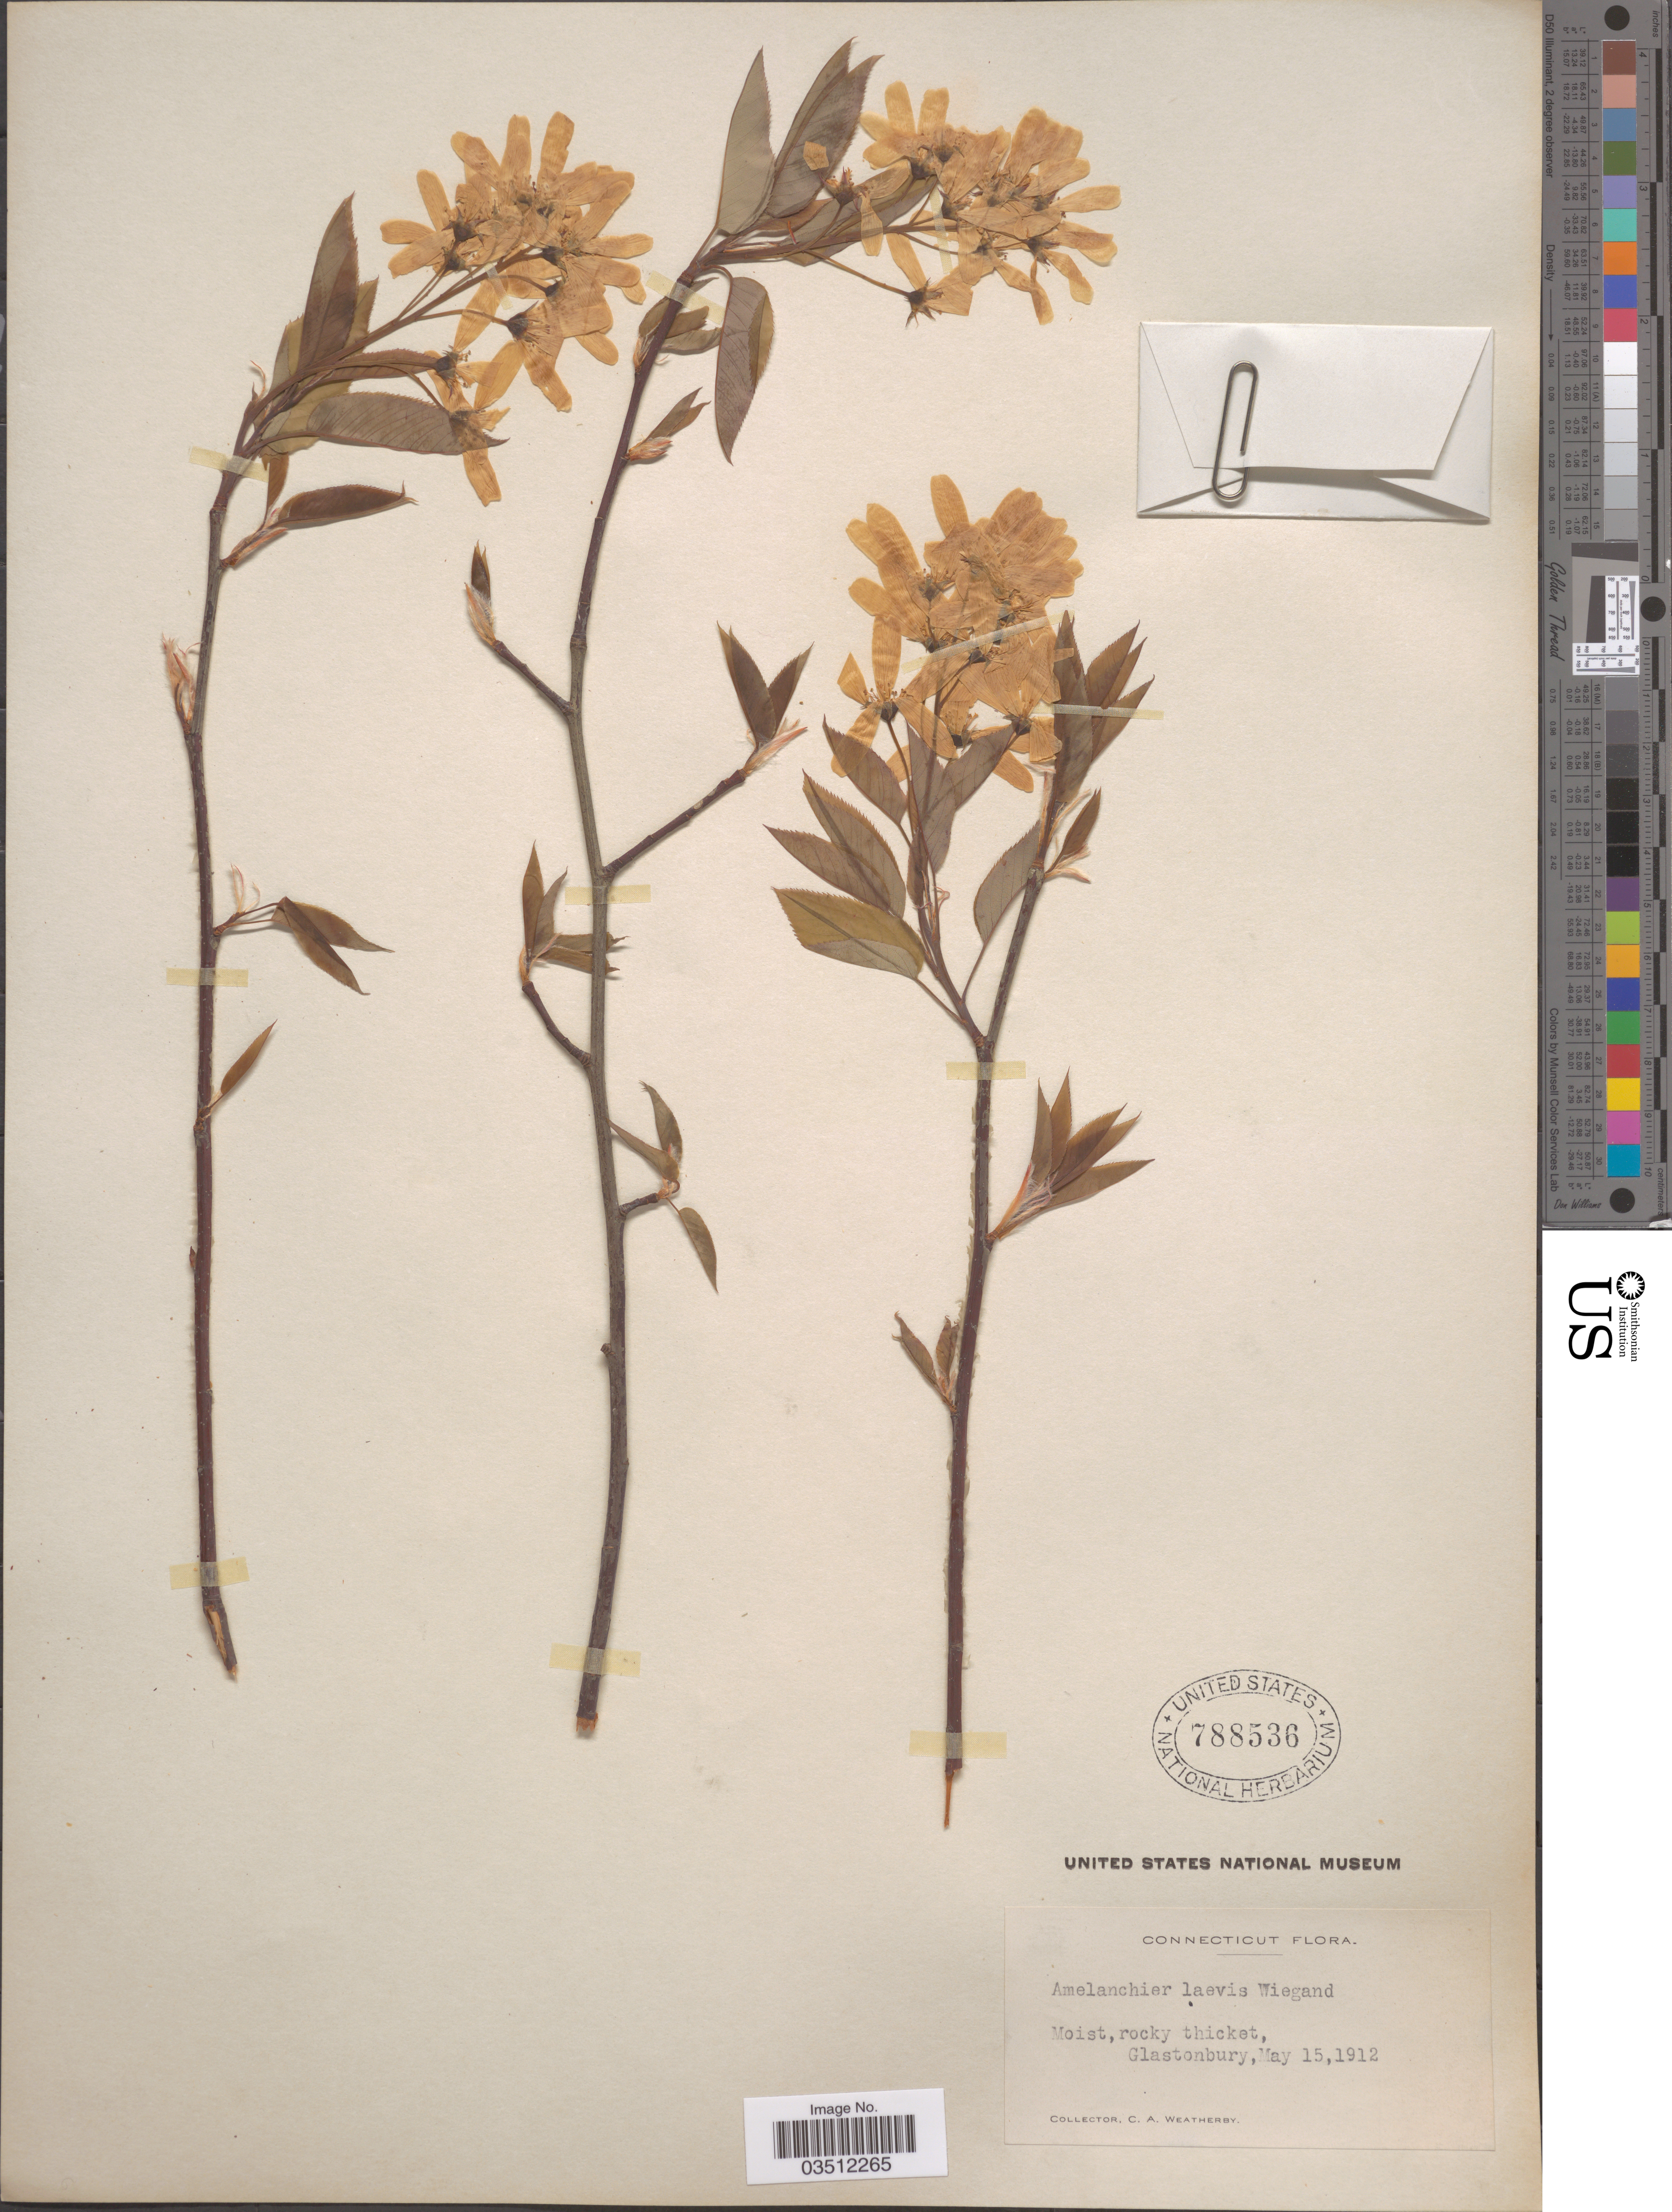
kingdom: Plantae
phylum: Tracheophyta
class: Magnoliopsida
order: Rosales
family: Rosaceae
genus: Amelanchier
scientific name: Amelanchier laevis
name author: Wiegand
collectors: C. A. Weatherby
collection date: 1912-05-15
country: United States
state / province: Connecticut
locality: Glastonbury.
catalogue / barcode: US 788536